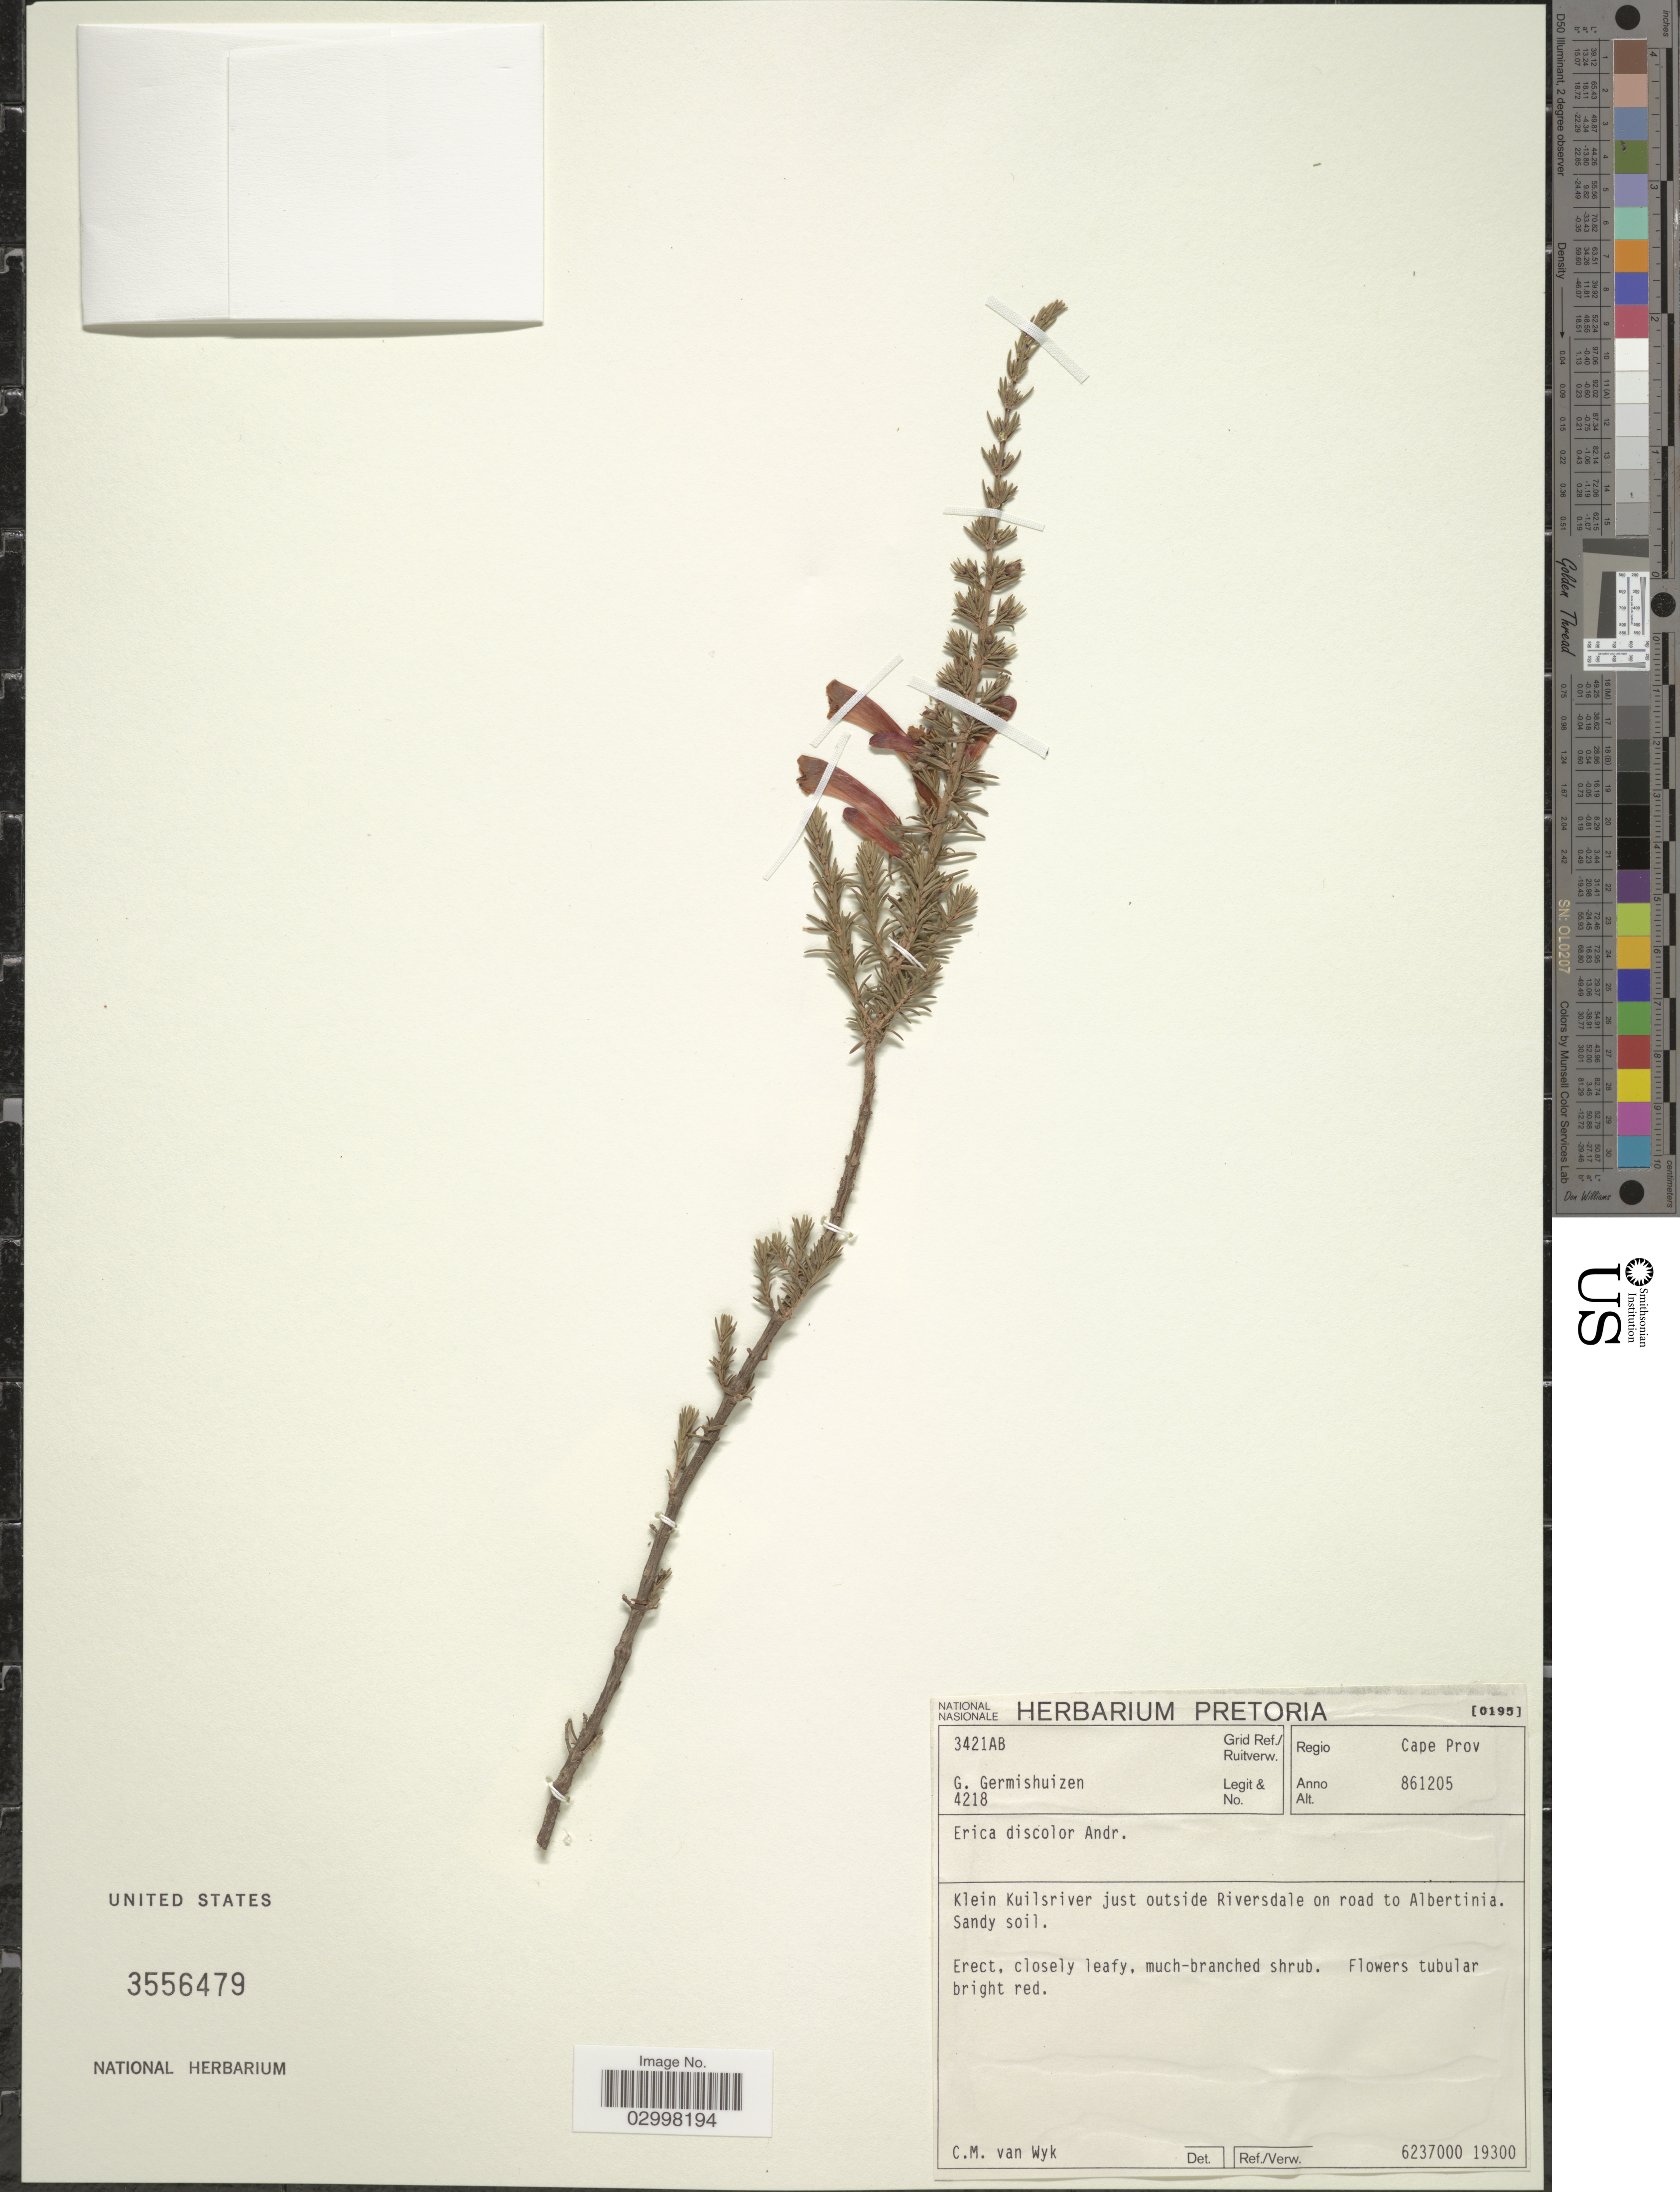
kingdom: Plantae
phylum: Tracheophyta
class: Magnoliopsida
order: Ericales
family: Ericaceae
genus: Erica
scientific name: Erica discolor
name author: Andrews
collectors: G. Germishuizen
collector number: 4218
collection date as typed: Transcribed d/m/y: 5/12/86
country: South Africa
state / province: Western Cape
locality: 3521AB Grid Ref./Ruitverw. Regio Cape Prov. Klein Kuilsrivier just outside Riversdale on road to Albertinia.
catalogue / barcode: US 3556479